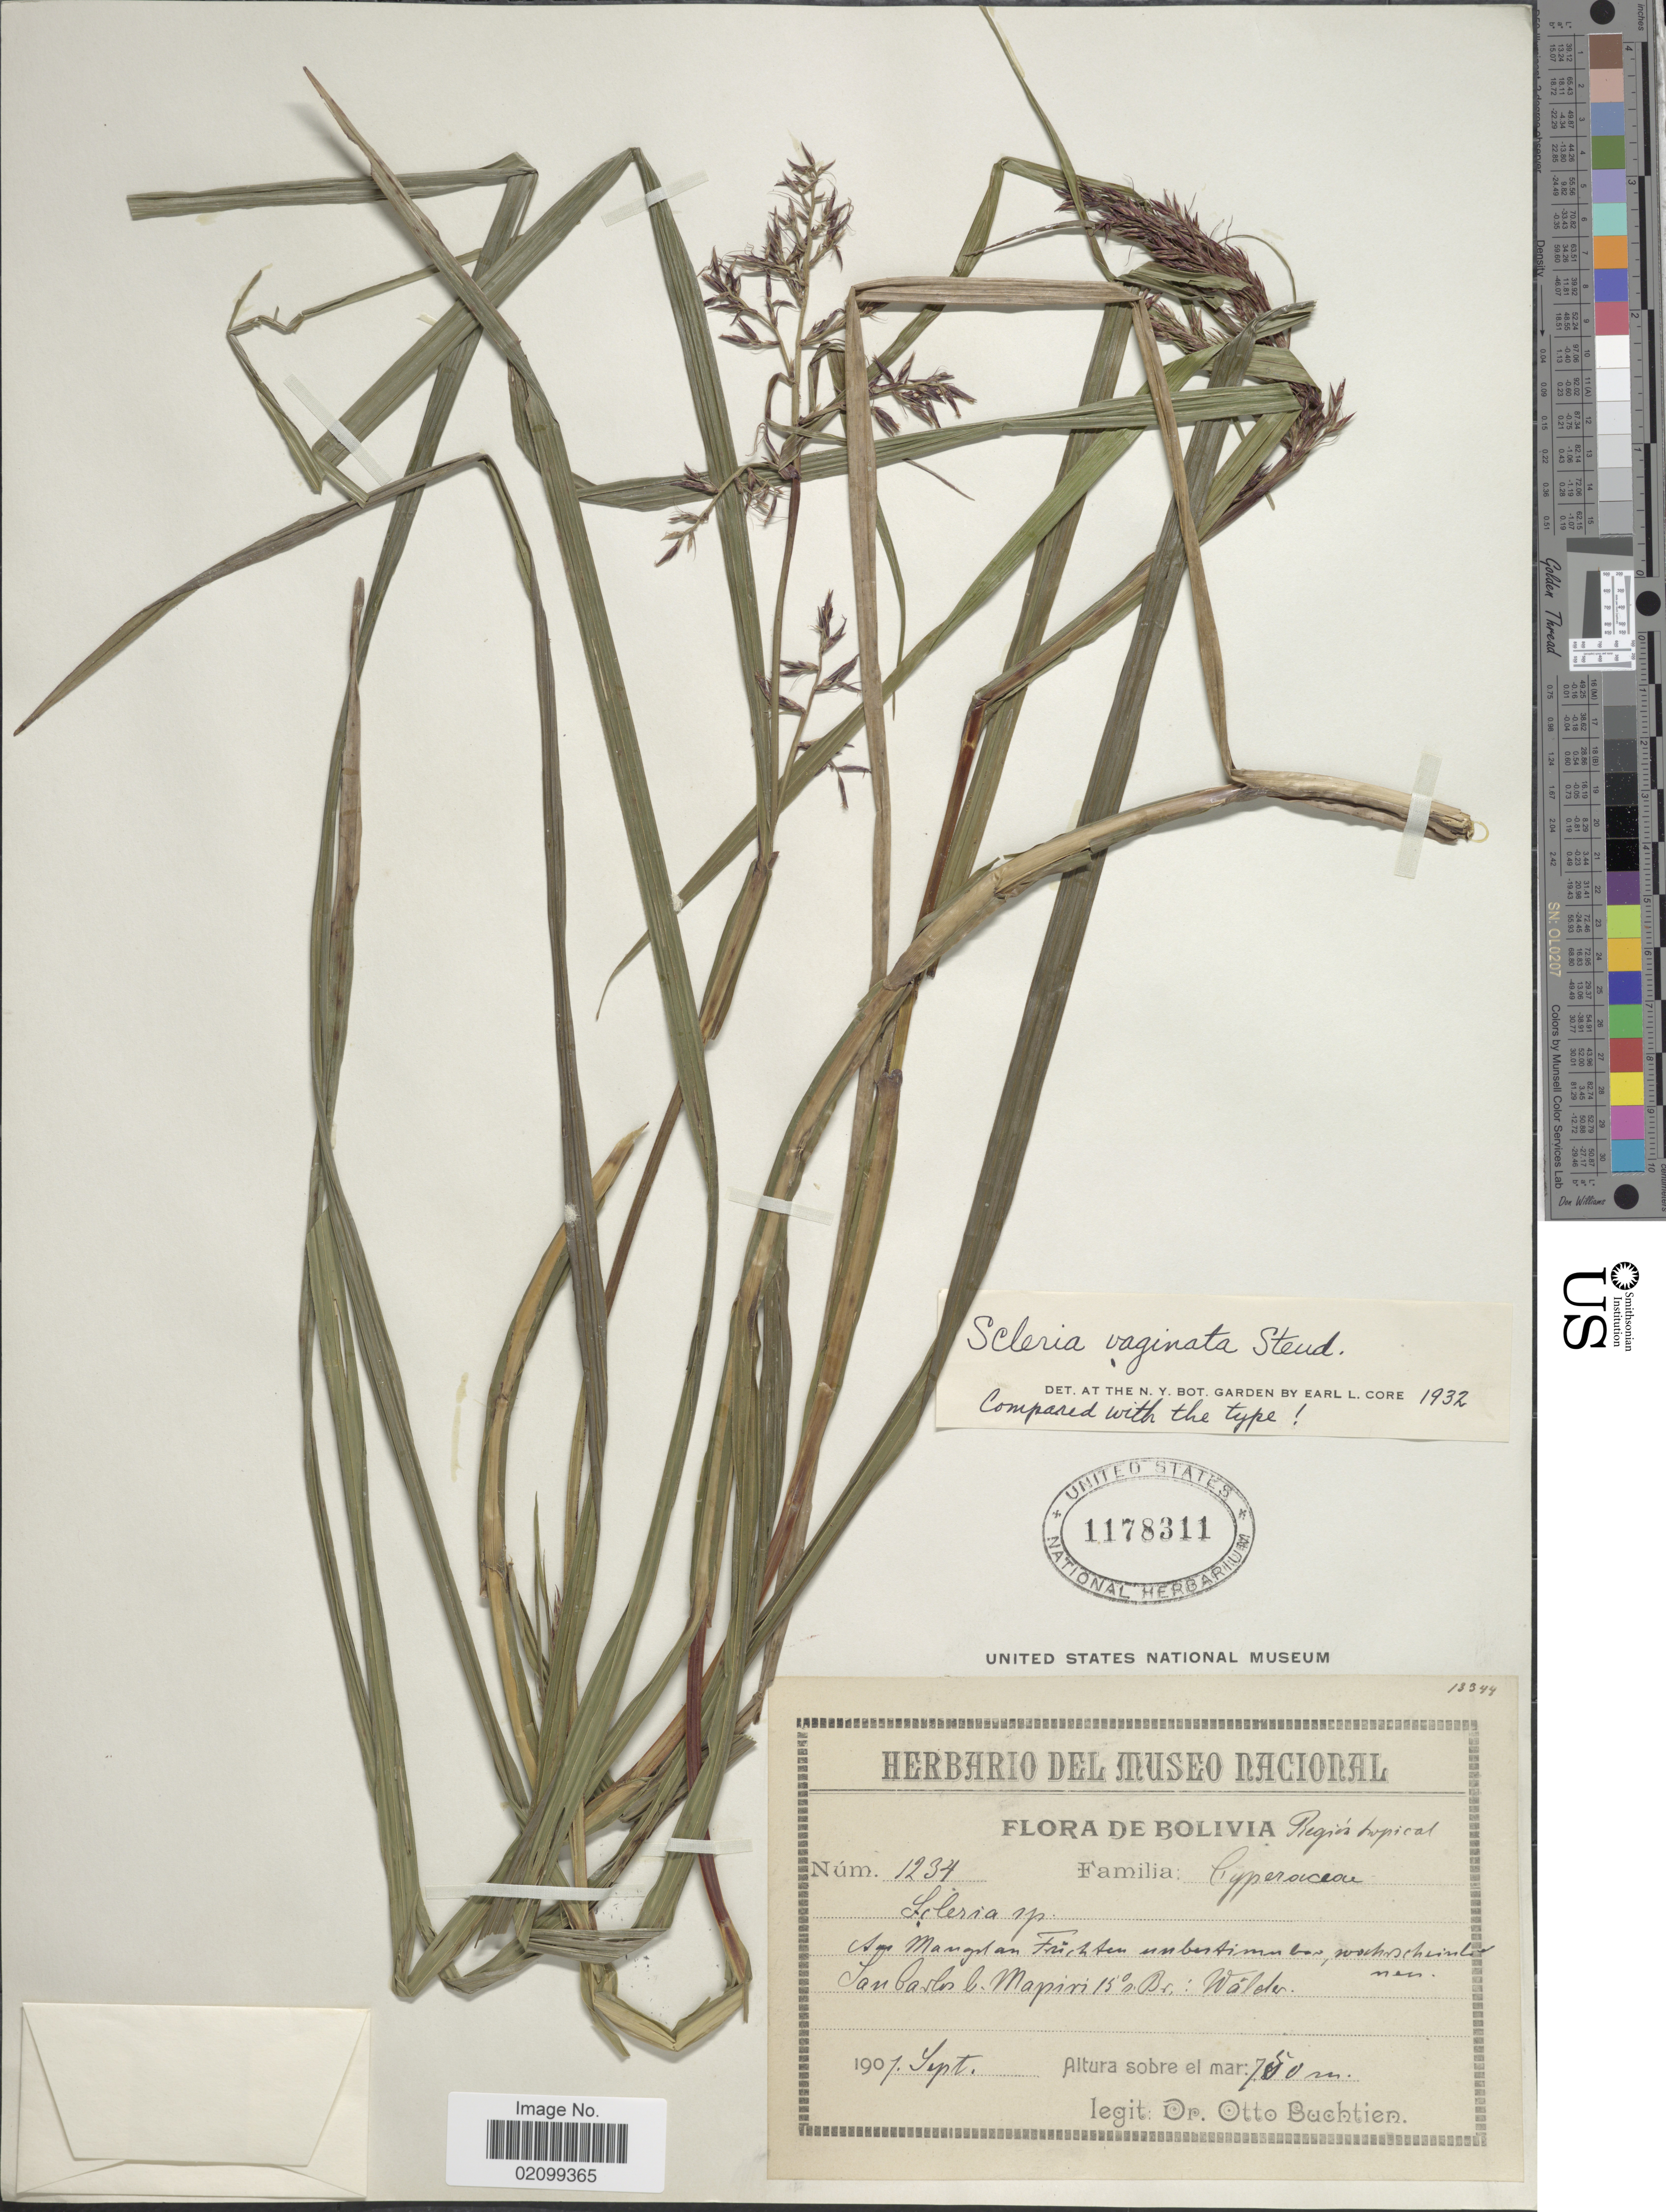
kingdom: Plantae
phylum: Tracheophyta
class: Liliopsida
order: Poales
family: Cyperaceae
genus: Scleria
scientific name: Scleria vaginata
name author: Steud.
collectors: O. Buchtien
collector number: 1234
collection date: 1907-09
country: Bolivia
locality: San Carlos l. Mapiri 15°s. Br.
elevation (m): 750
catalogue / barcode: US 1178311